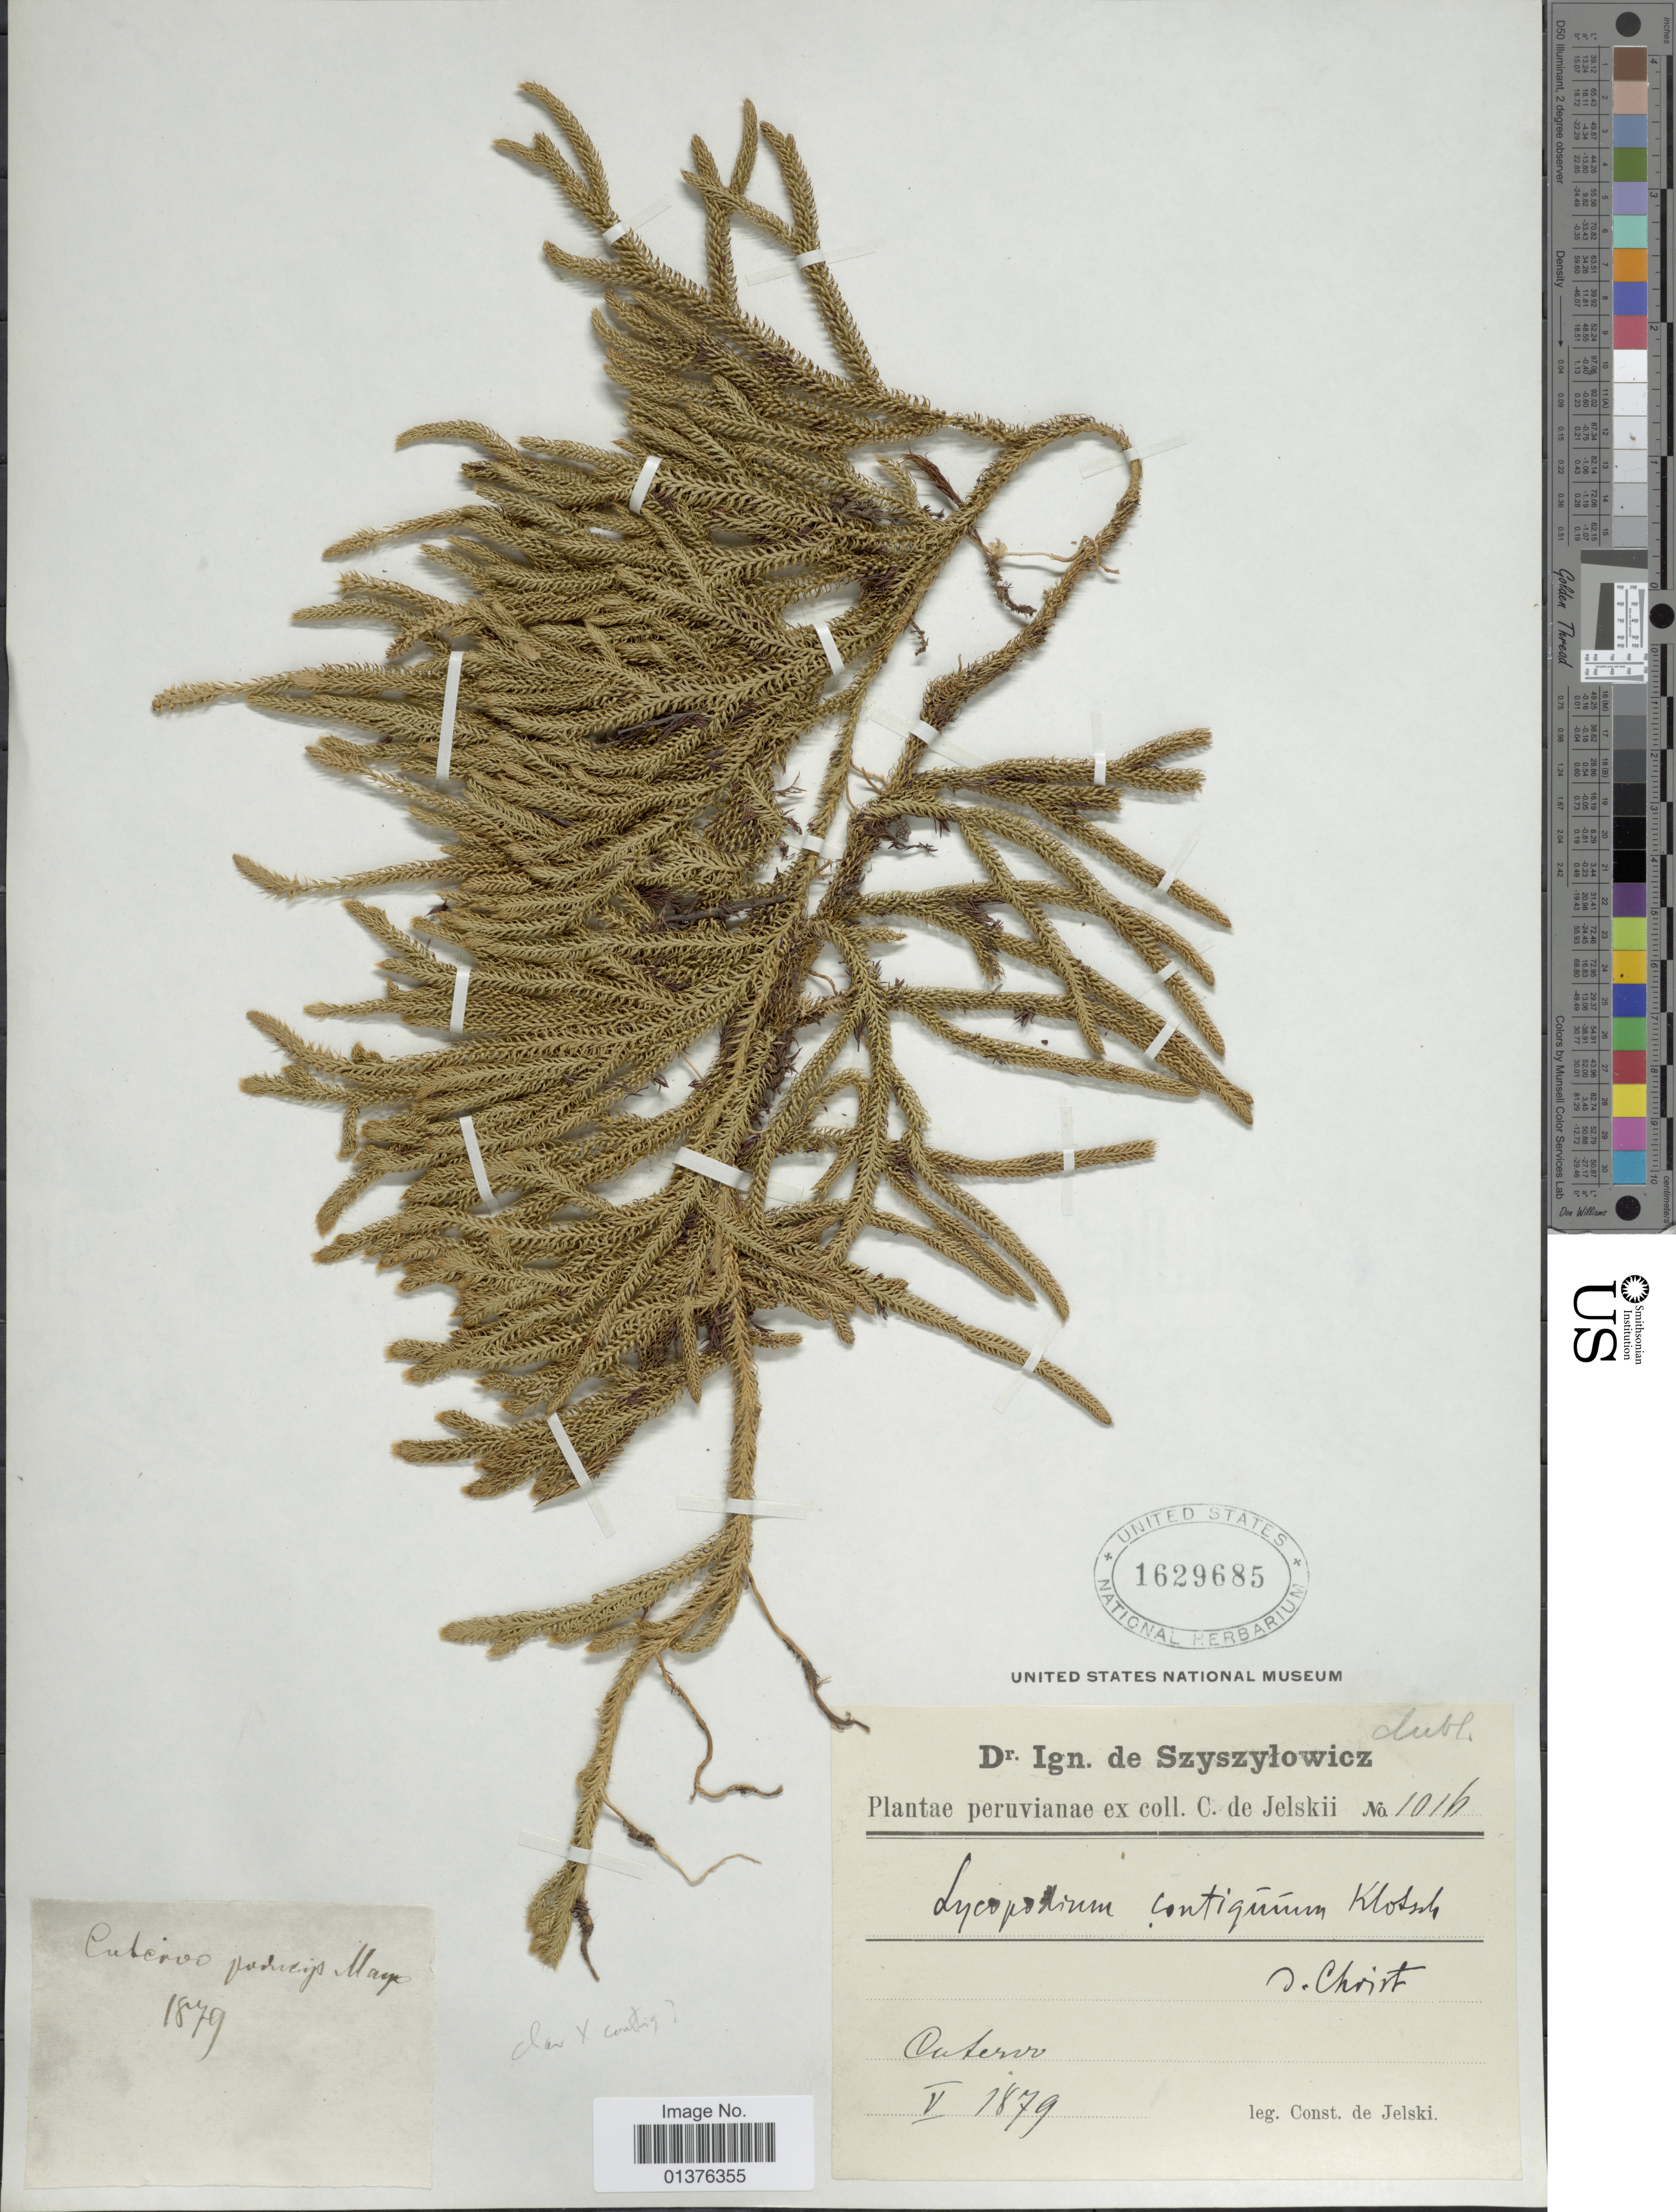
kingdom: Plantae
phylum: Tracheophyta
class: Lycopodiopsida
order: Lycopodiales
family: Lycopodiaceae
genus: Lycopodium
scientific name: Lycopodium clavatum subsp. contiguum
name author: (Klotzsch) B. Øllg.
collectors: C. Jelskii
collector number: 1016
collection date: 1879-05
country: Peru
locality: Cutervo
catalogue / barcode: US 1629685